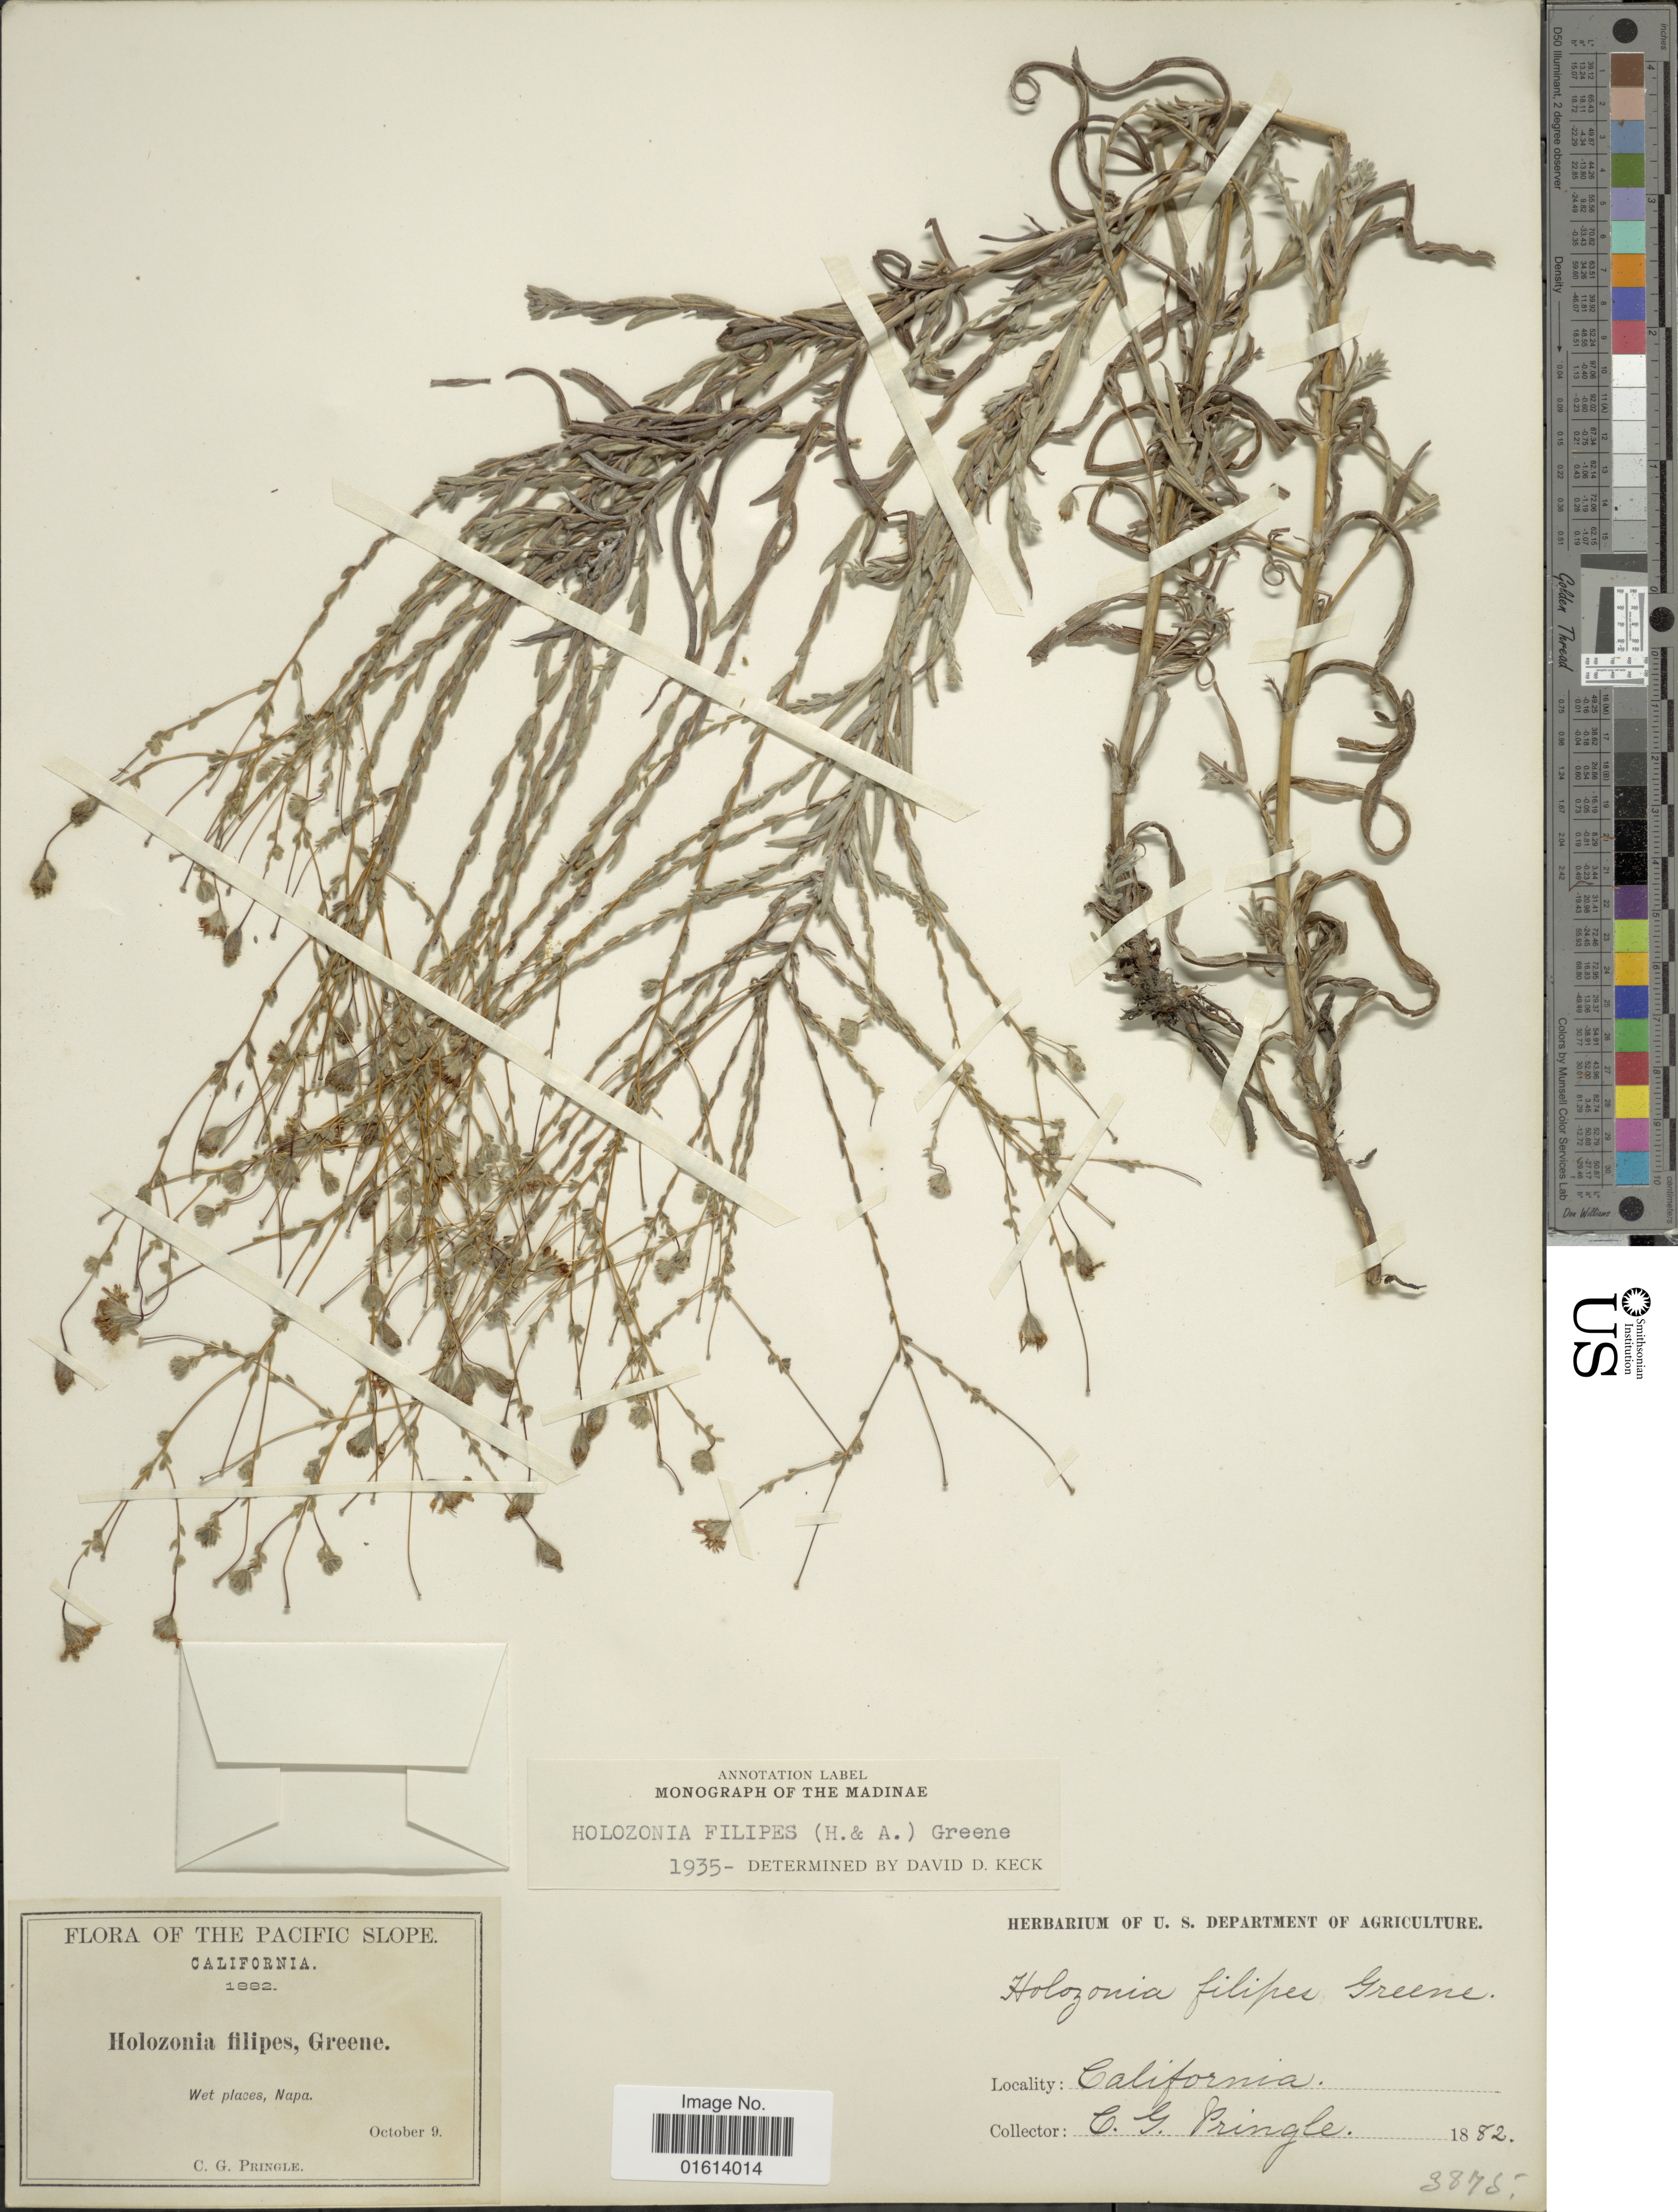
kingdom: Plantae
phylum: Tracheophyta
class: Magnoliopsida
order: Asterales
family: Asteraceae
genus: Holozonia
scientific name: Holozonia filipes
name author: (Hook. & Arn.) Greene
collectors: C. G. Pringle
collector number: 3875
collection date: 1882-10-09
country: United States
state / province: California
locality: Pacific Slope, California, Napa